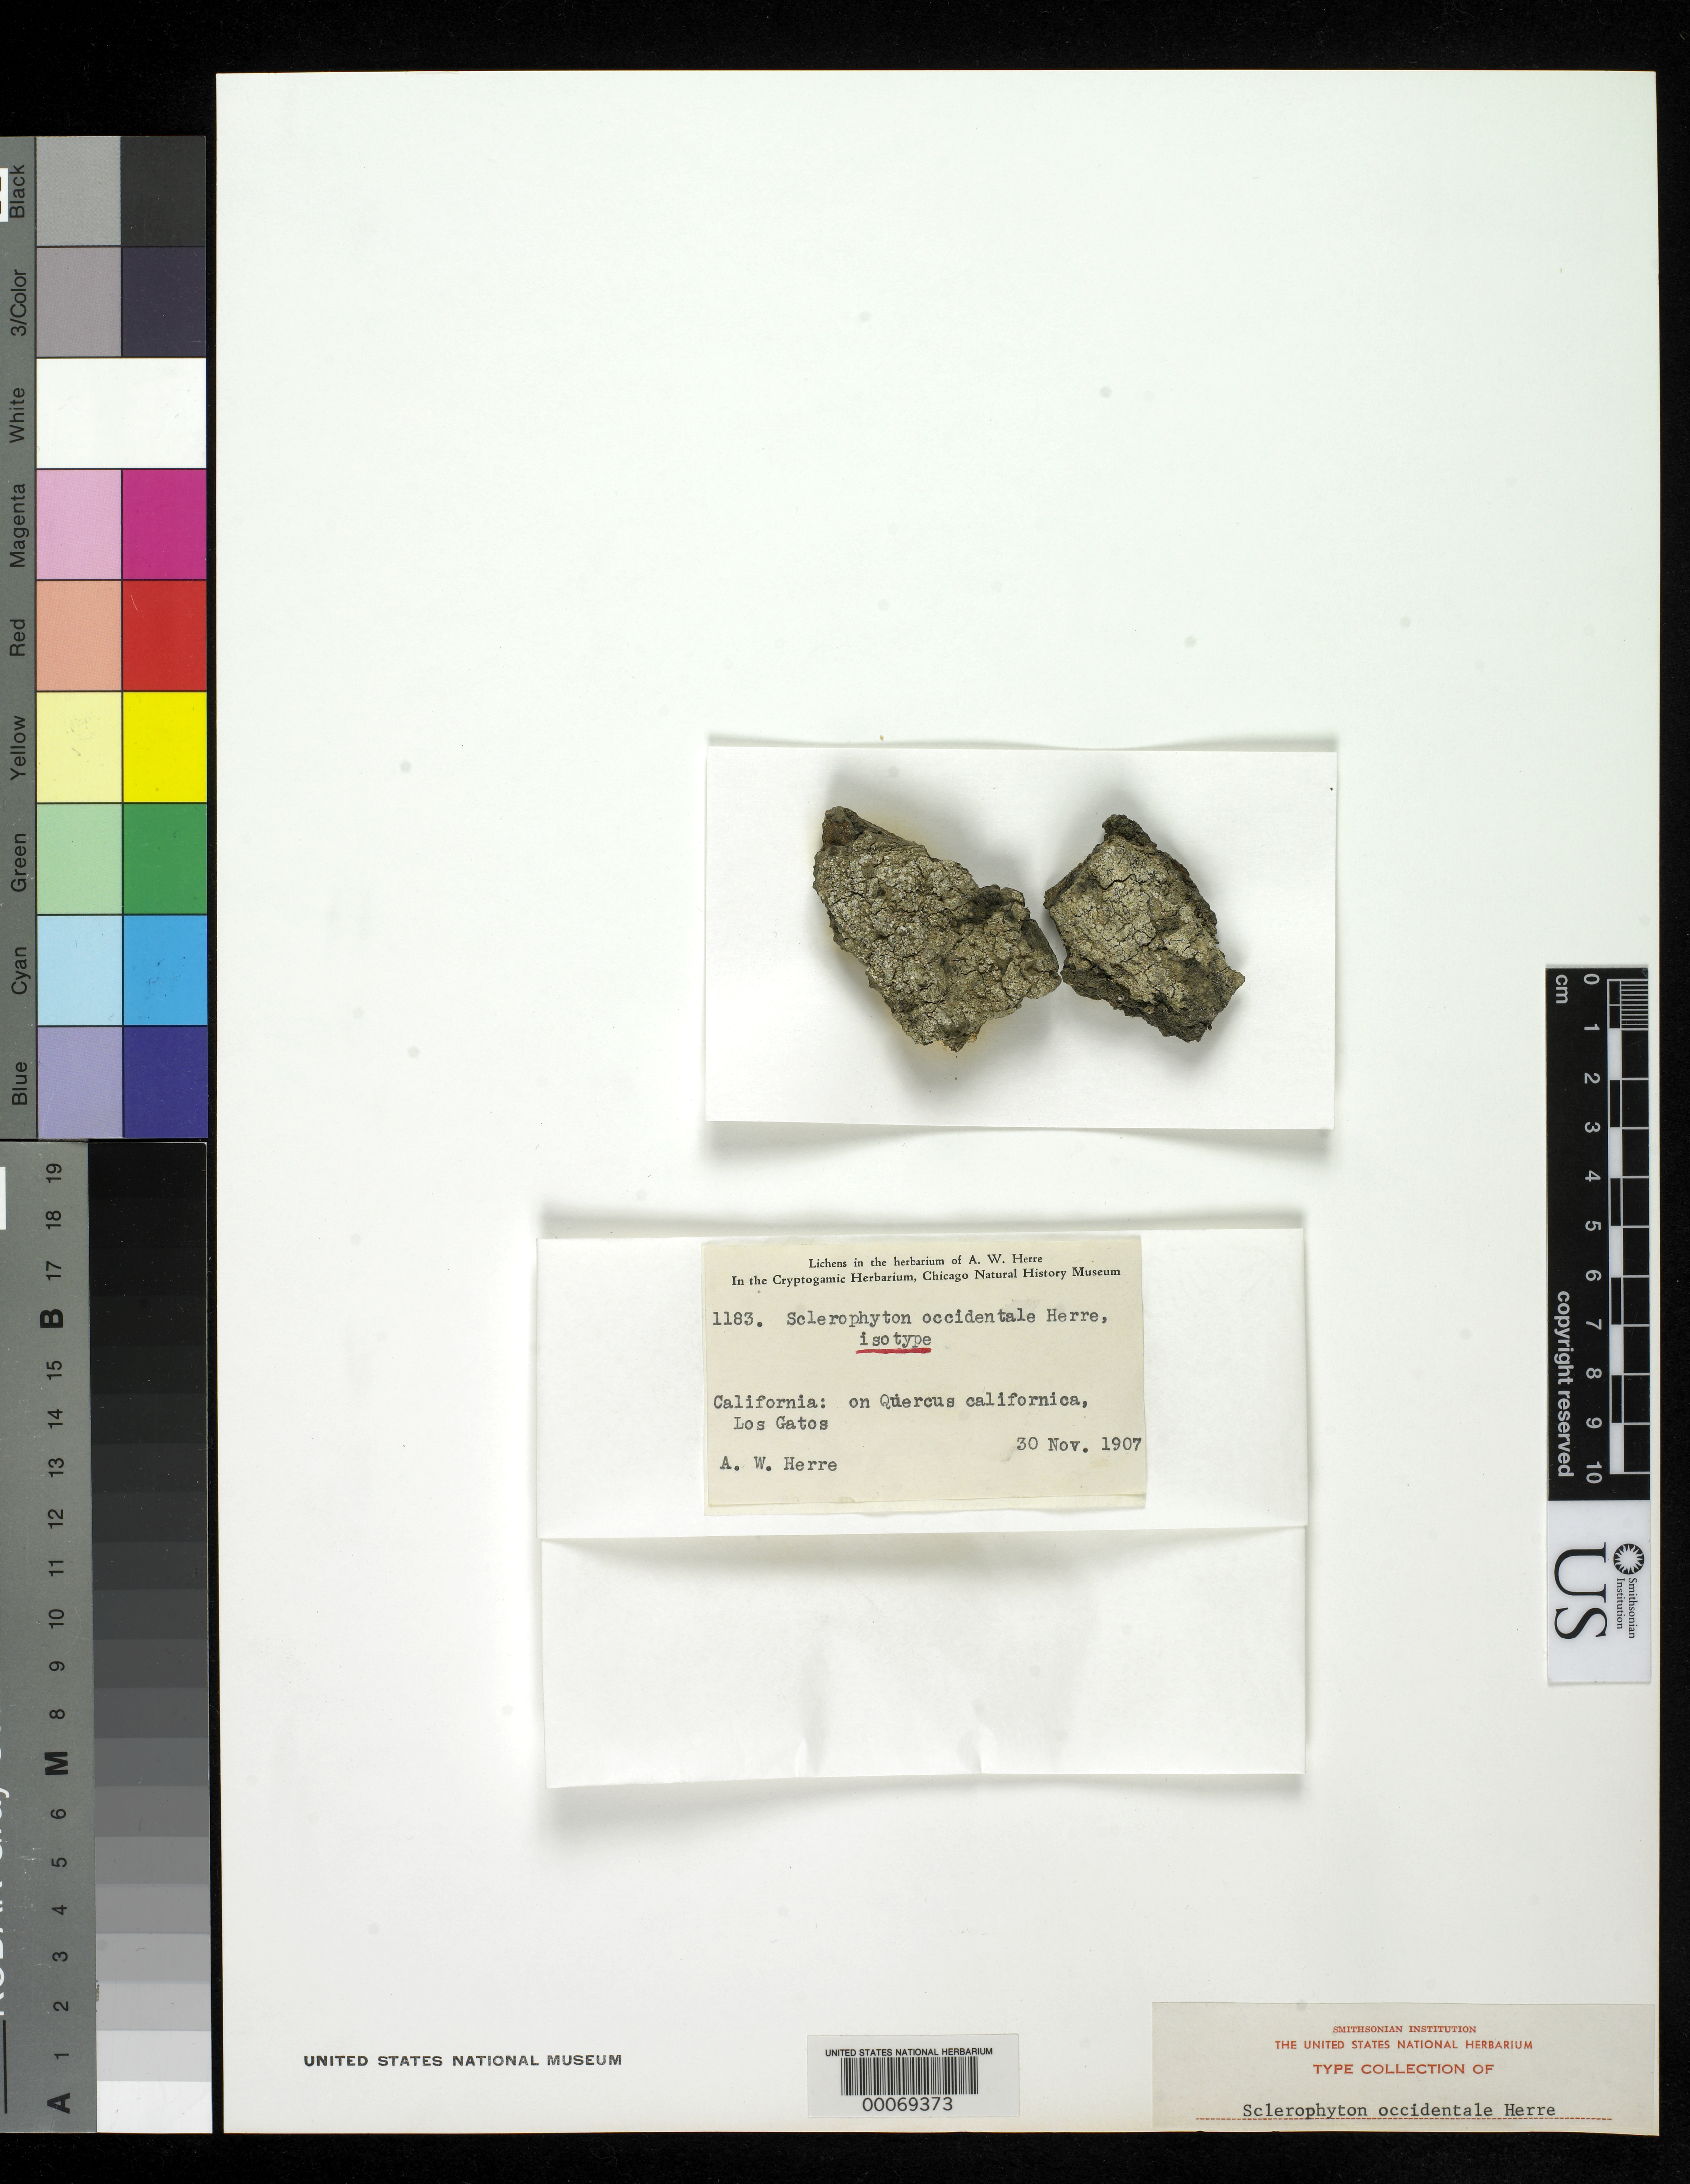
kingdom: Fungi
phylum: Ascomycota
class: Arthoniomycetes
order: Arthoniales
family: Opegraphaceae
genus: Sclerophyton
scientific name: Sclerophyton occidentalum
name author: Herre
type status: Isotype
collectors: A. W. Herre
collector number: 1183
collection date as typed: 30 Nov 1907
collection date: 1907-11-30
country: United States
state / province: California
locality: Las Gatos.